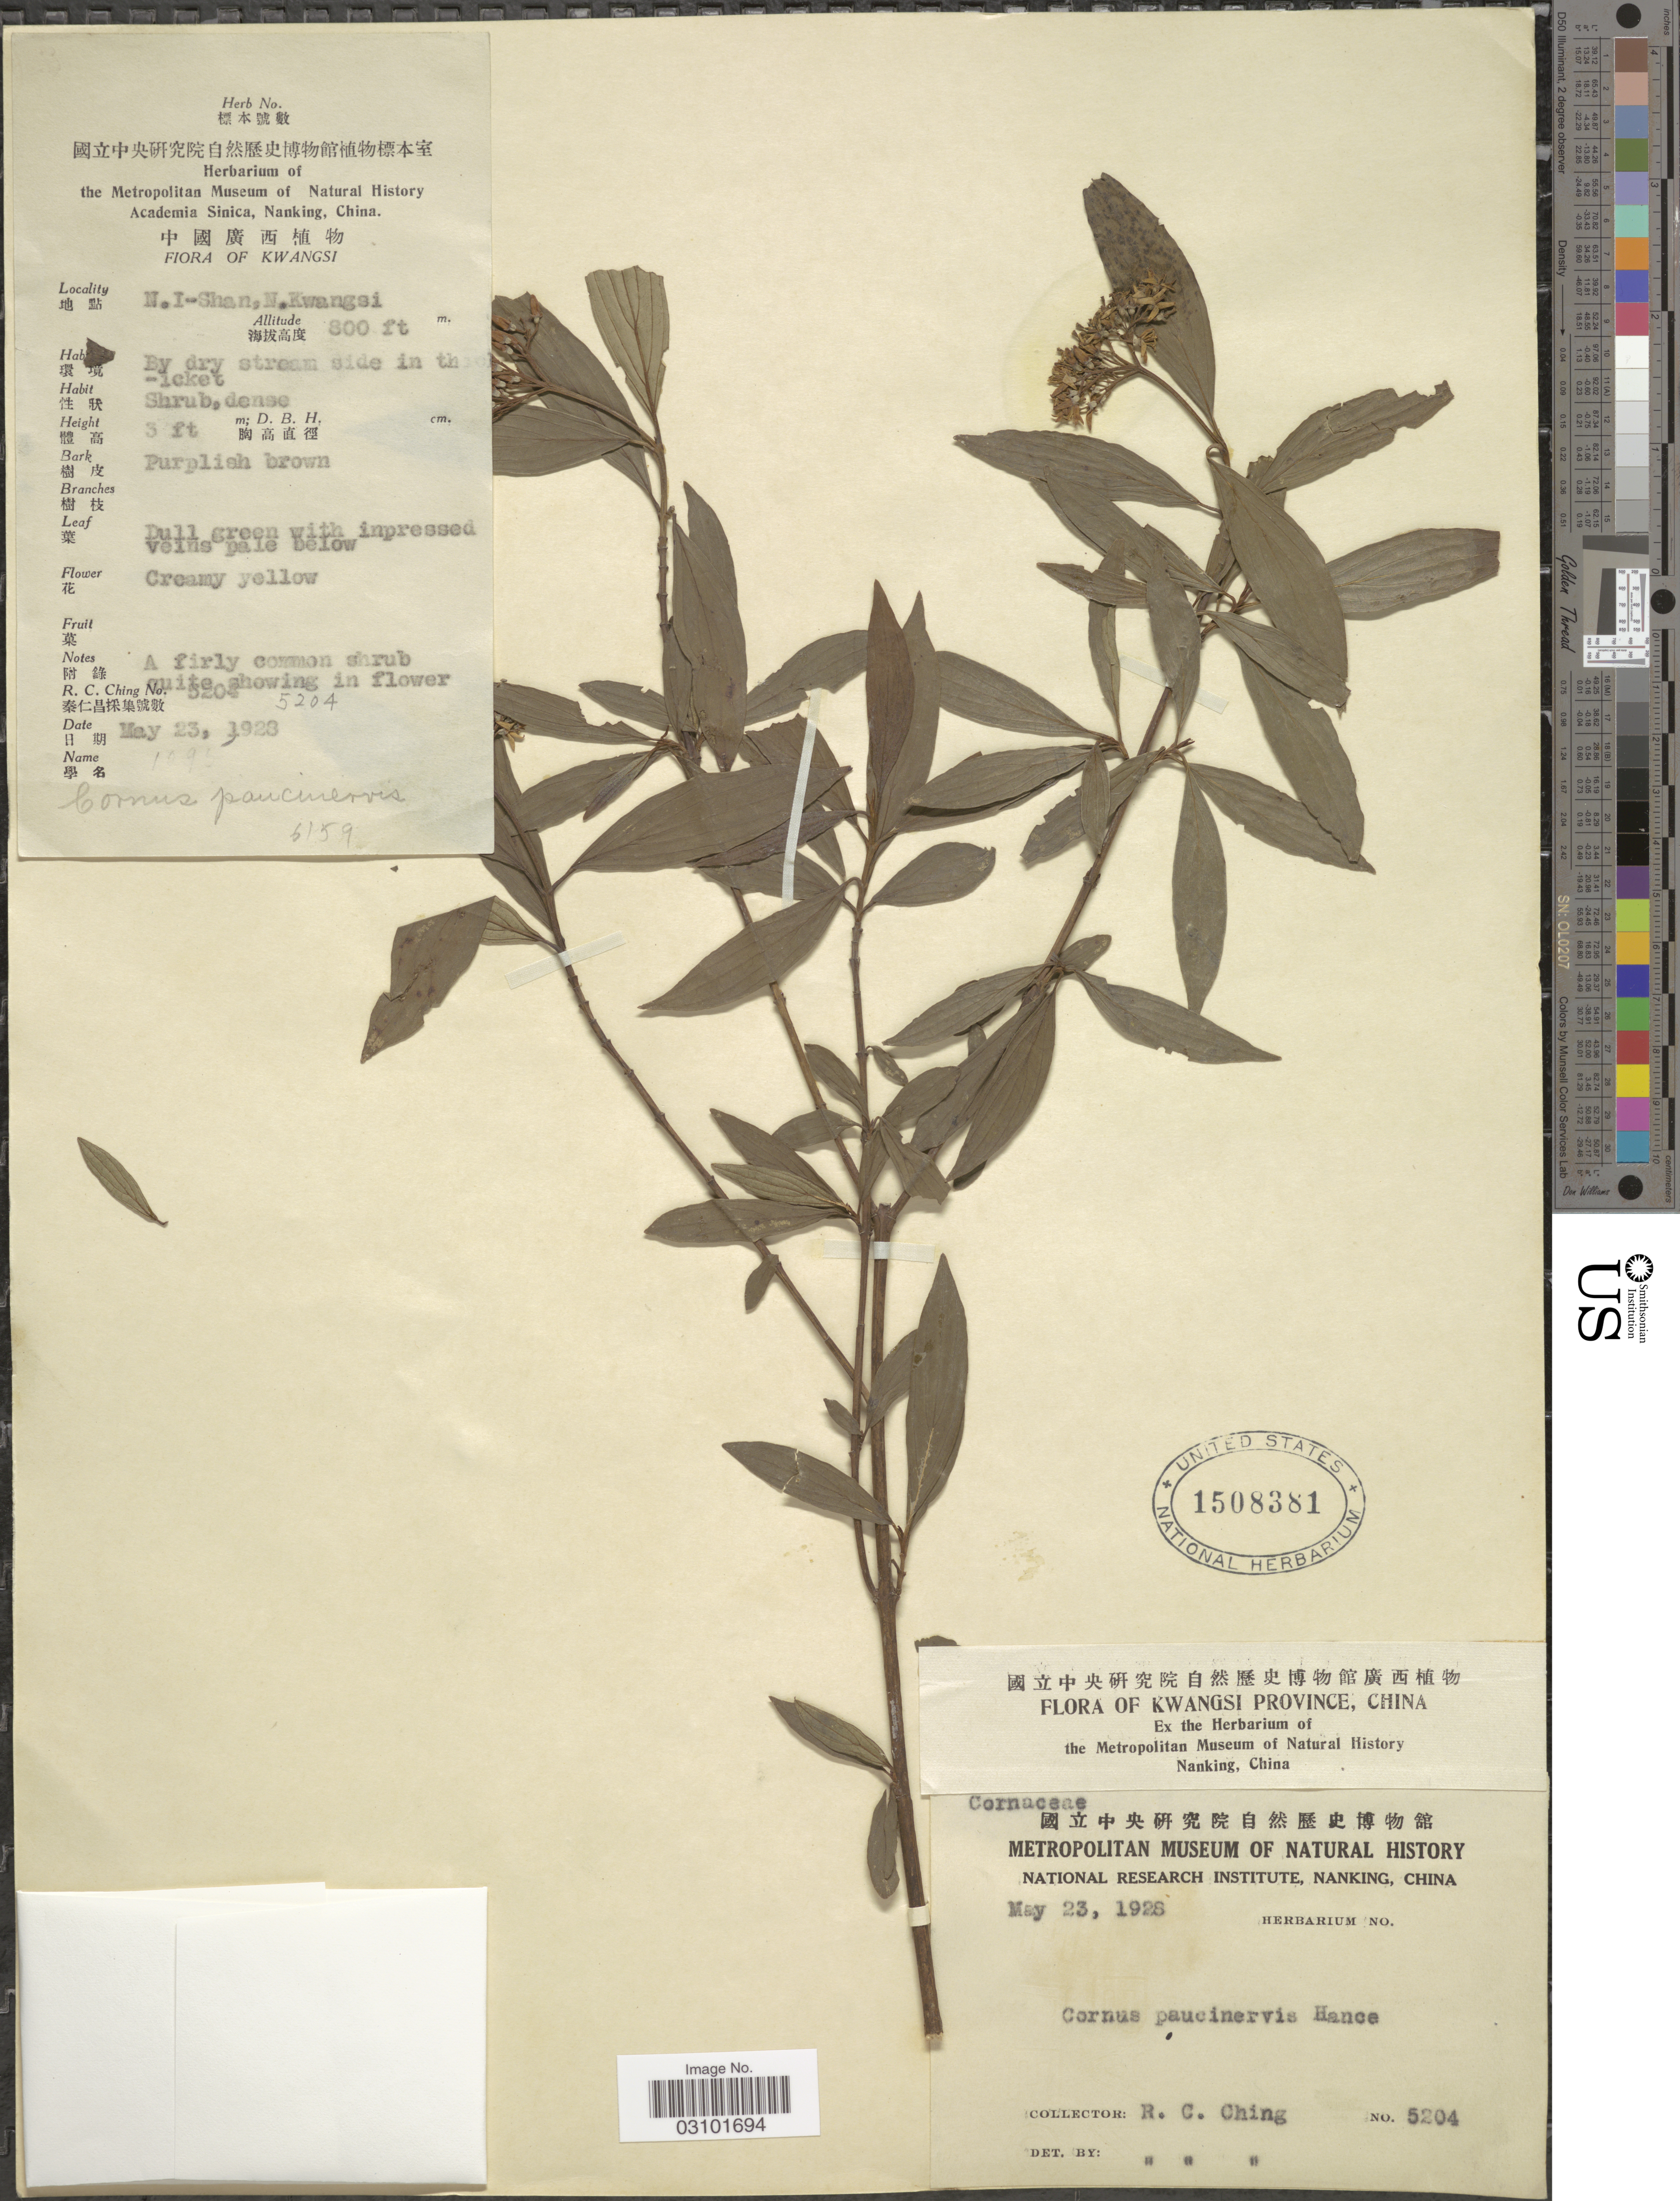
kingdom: Plantae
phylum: Tracheophyta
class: Magnoliopsida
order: Cornales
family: Cornaceae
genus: Cornus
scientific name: Cornus paucinervis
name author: Hance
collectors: R. C. Ching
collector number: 5204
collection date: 1928-05-23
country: China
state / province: Guangxi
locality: Kwangsi Province. N. I-Shan, N. Kwangsi.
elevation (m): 244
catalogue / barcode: US 1508381